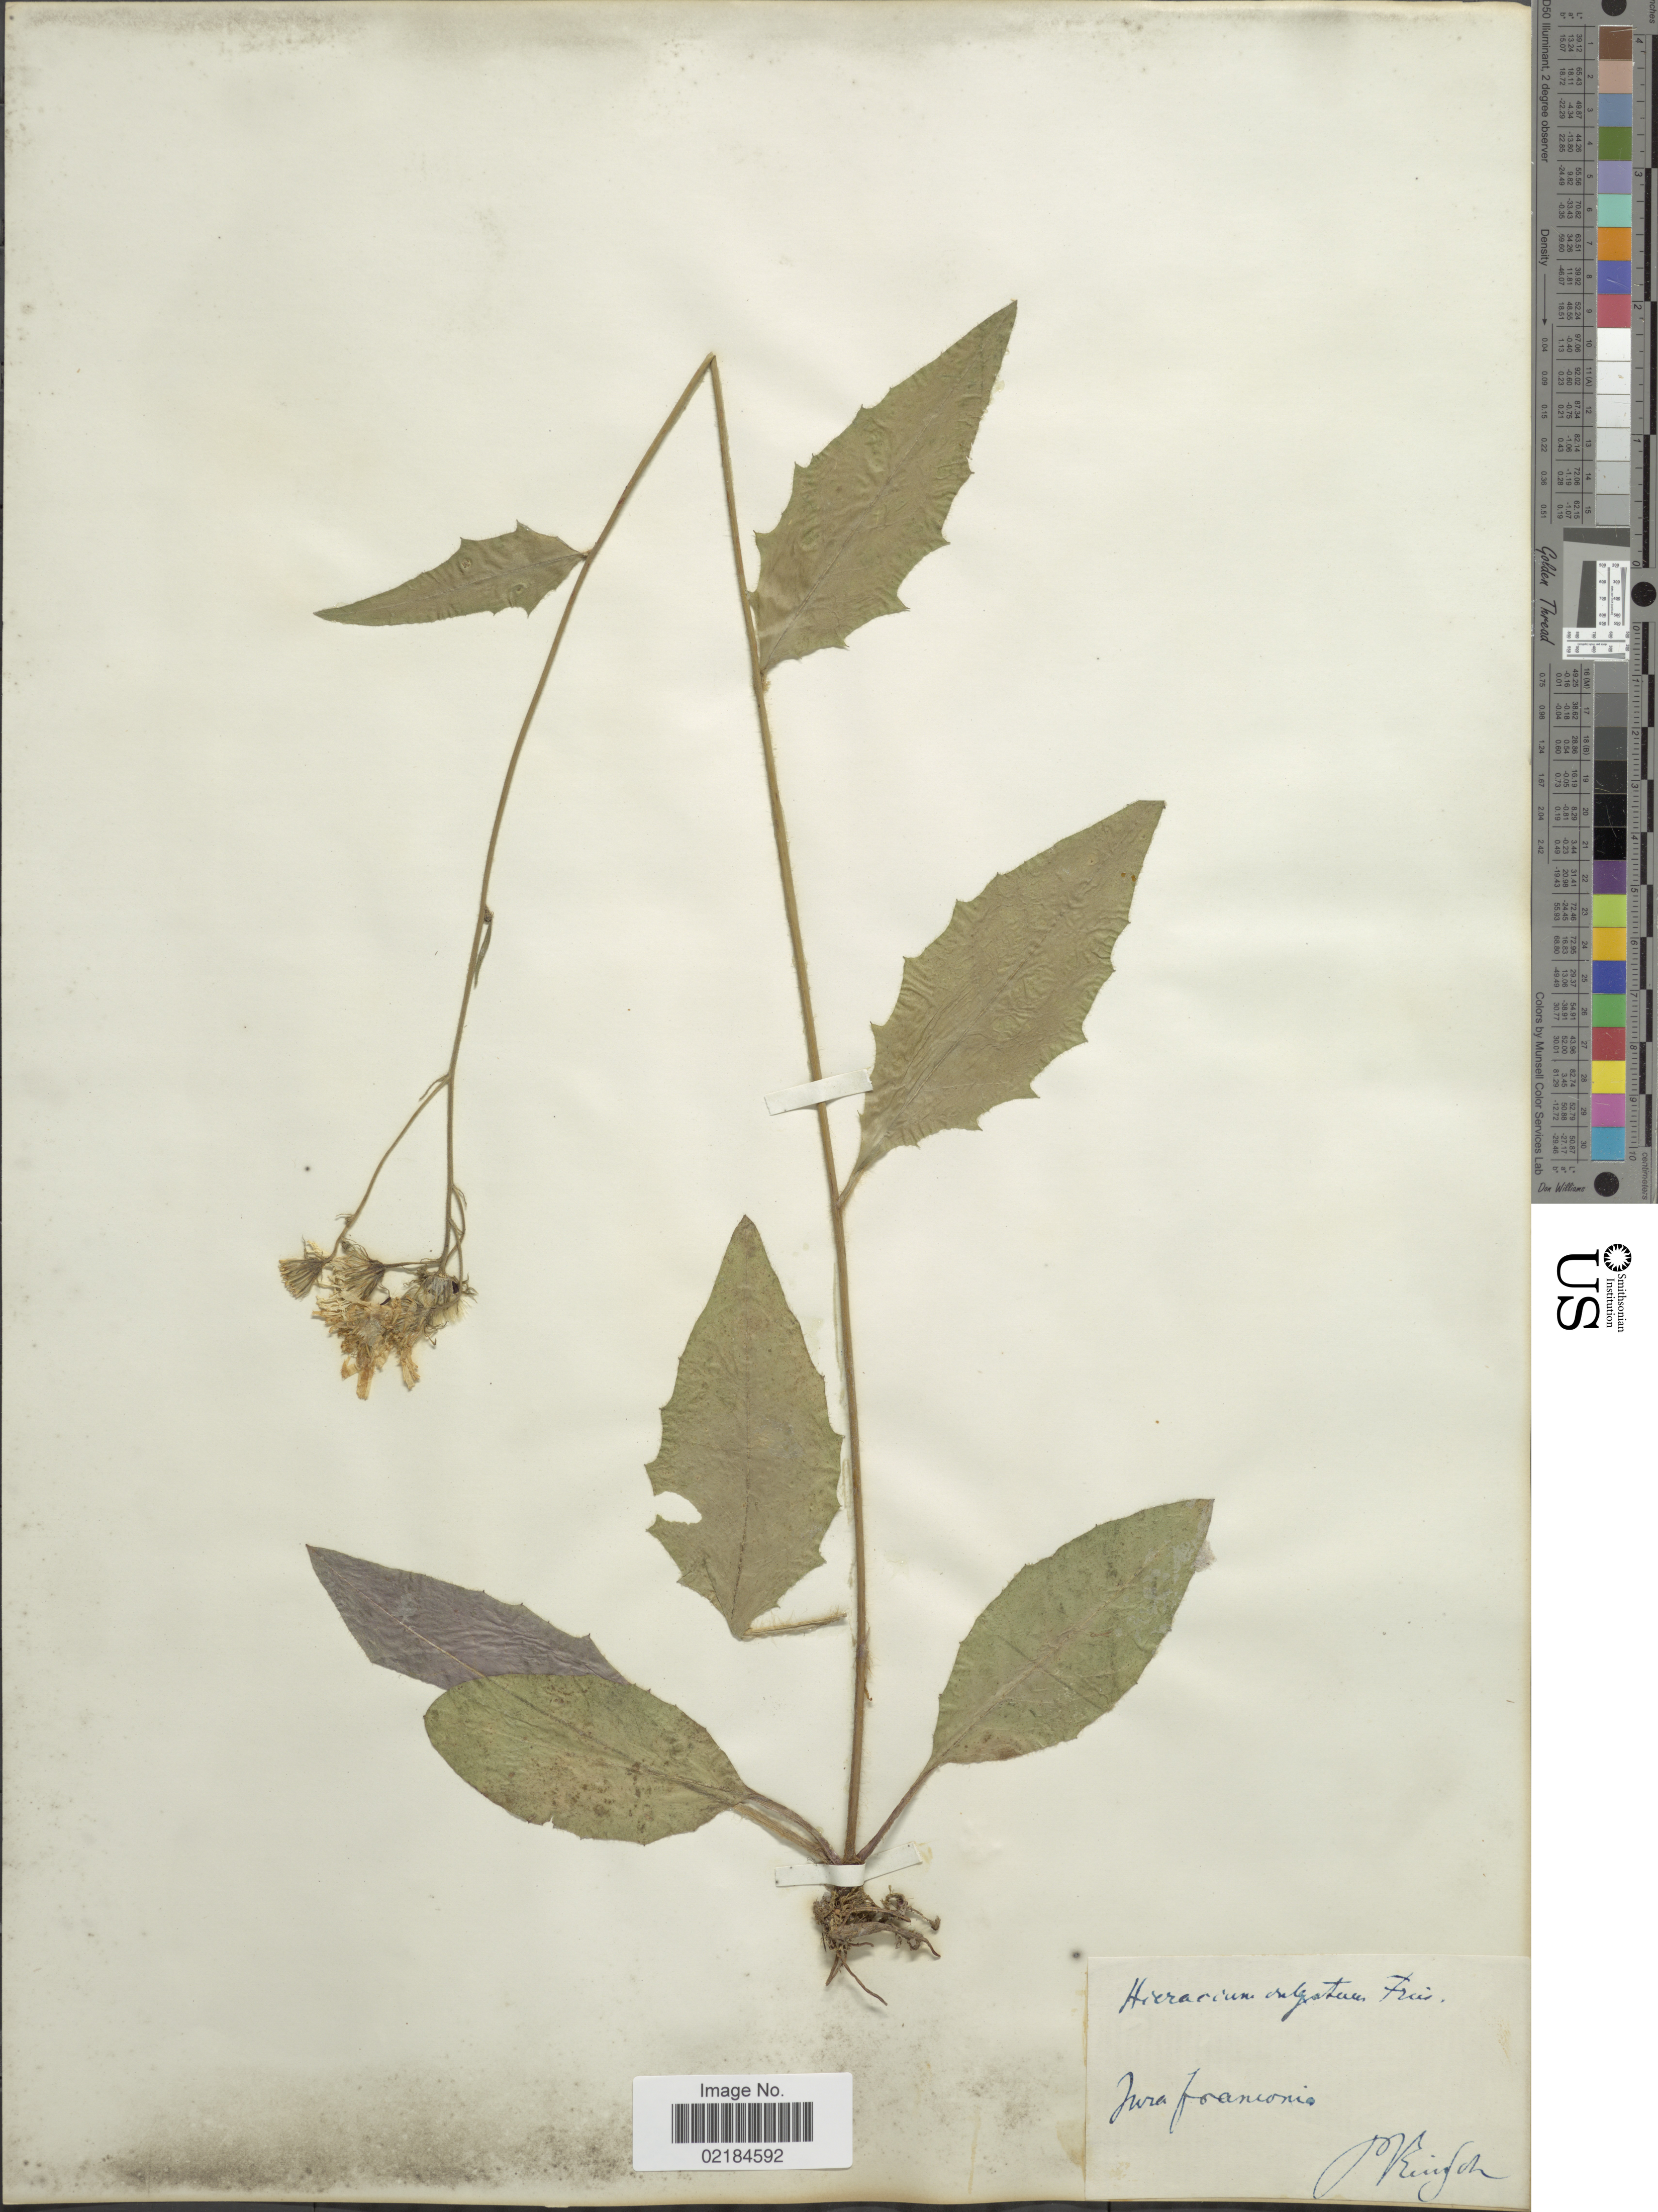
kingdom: Plantae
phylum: Tracheophyta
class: Magnoliopsida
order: Asterales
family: Asteraceae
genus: Hieracium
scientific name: Hieracium lachenalii subsp. cruenifolium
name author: (Dahlst. & Lübeck) Zahn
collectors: P. Reinsch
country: Germany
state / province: Bayern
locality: Jura Franconia.